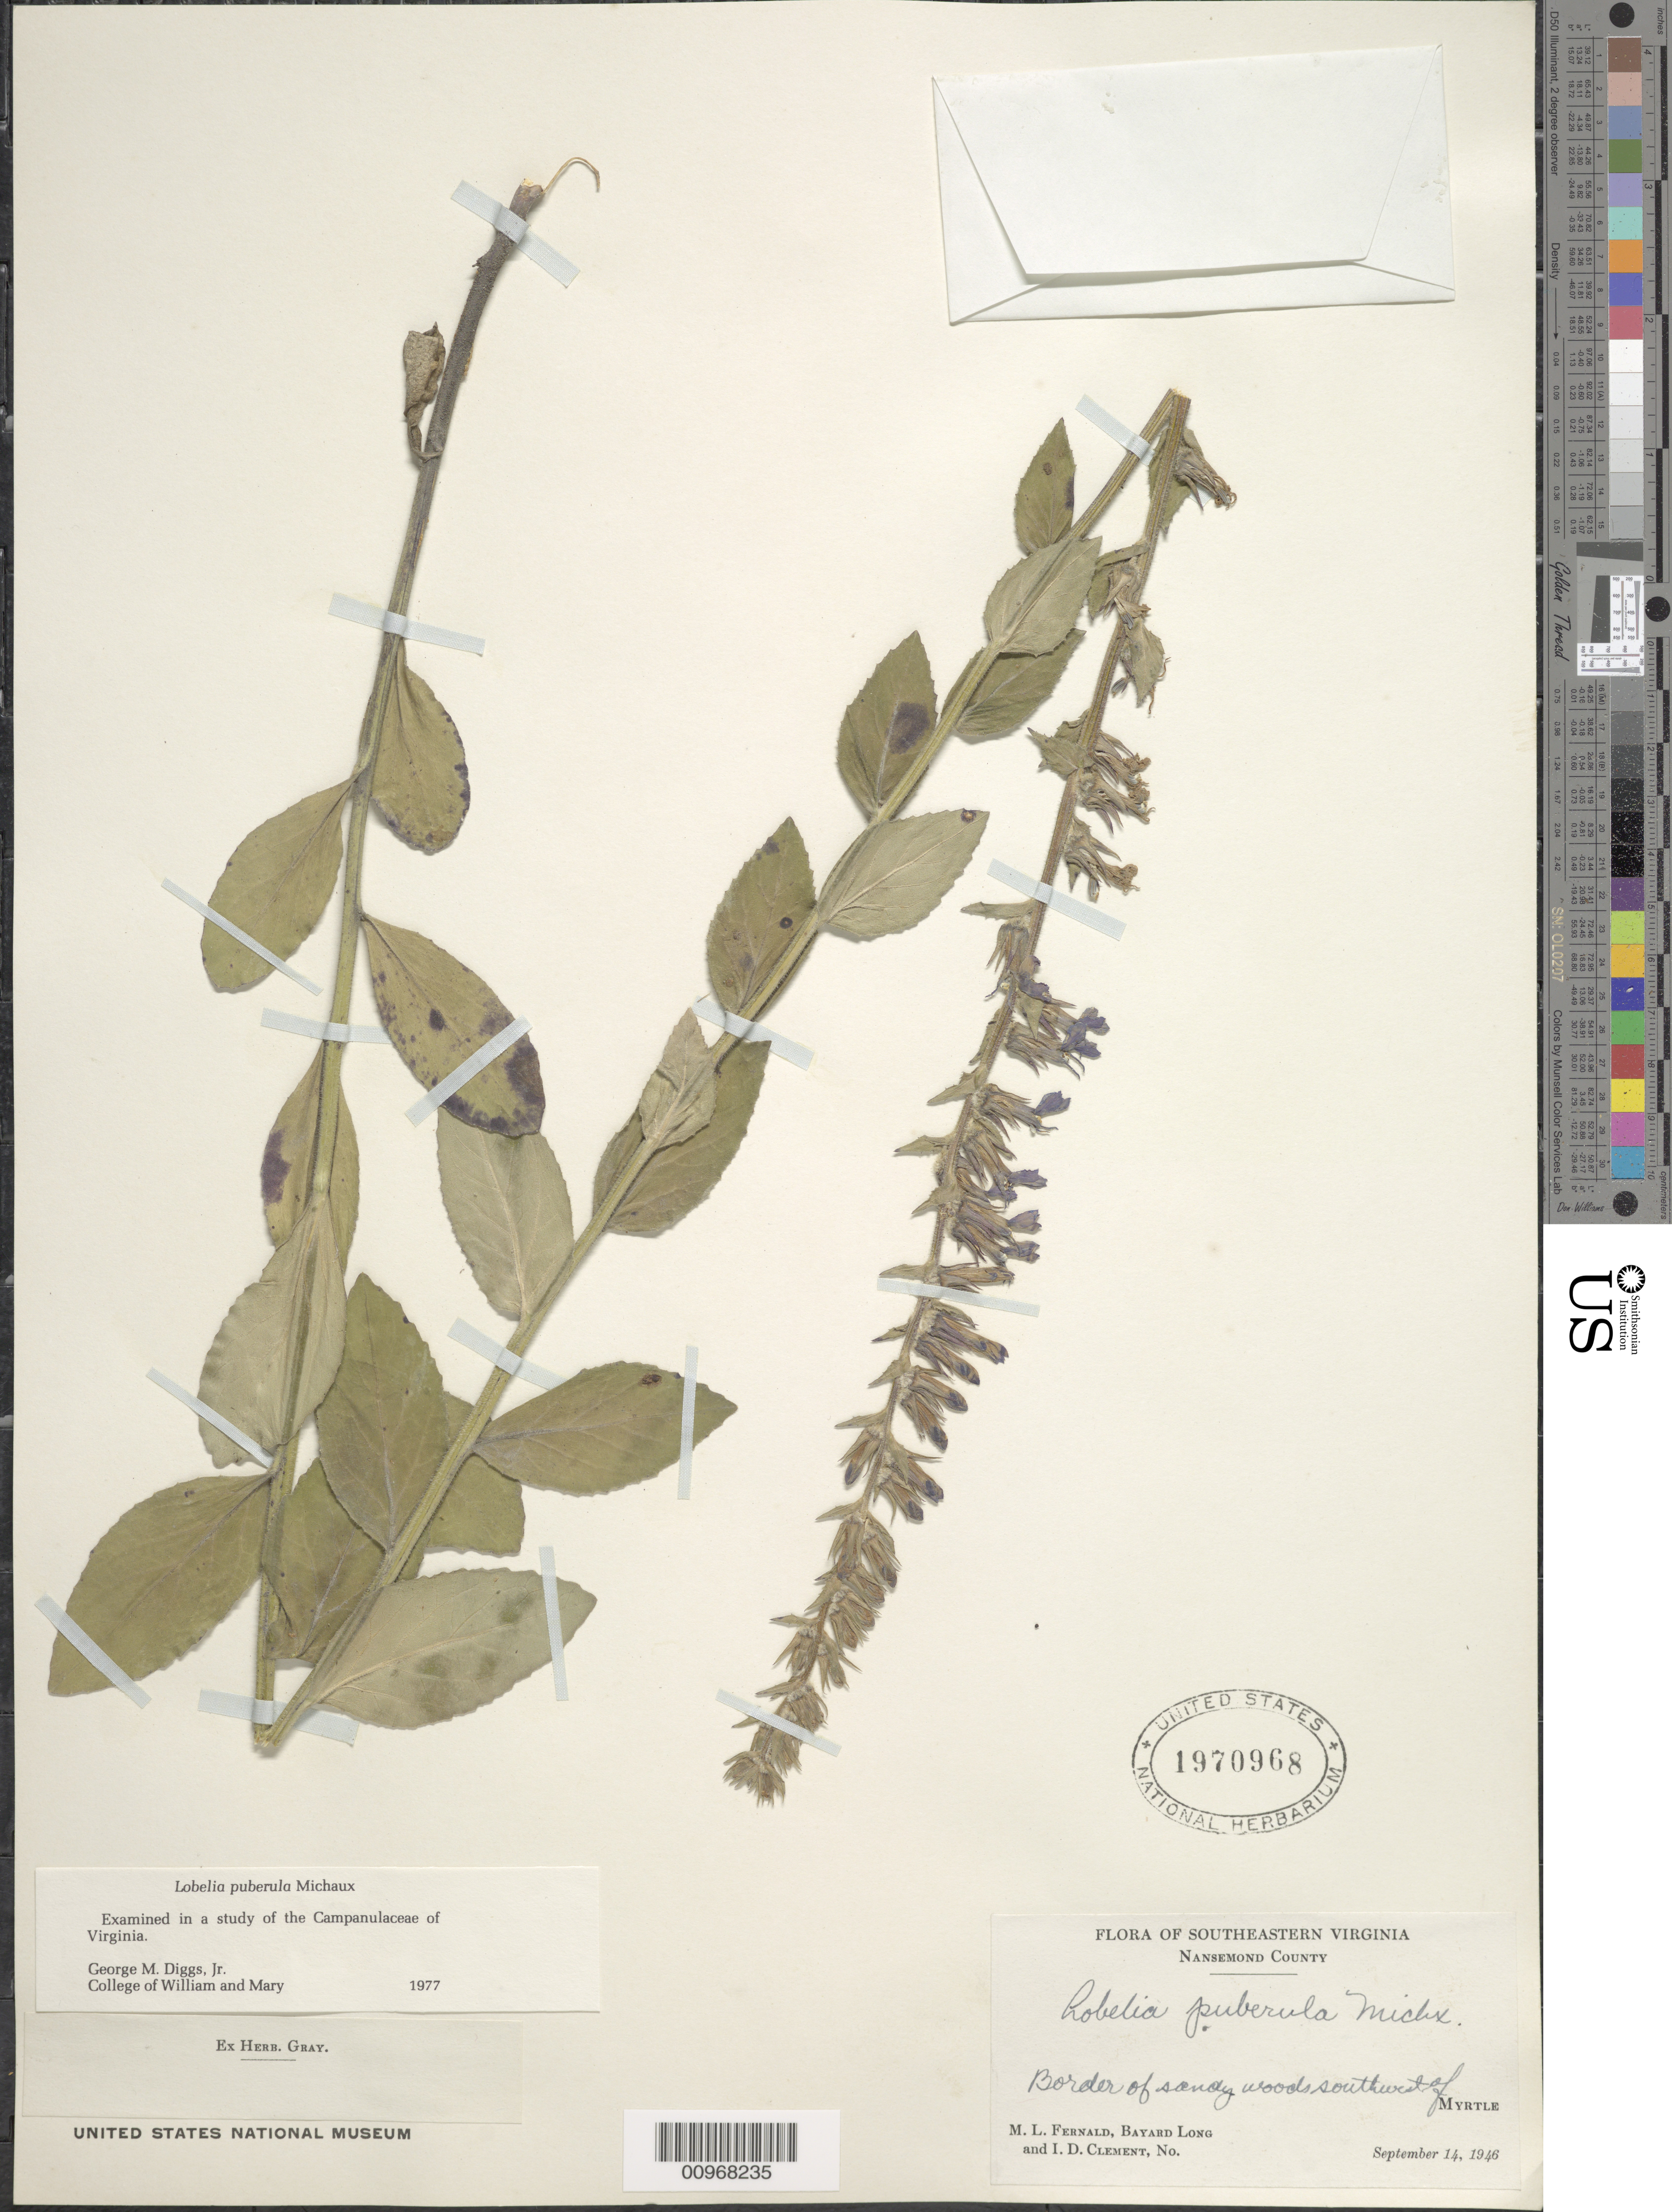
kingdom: Plantae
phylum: Tracheophyta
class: Magnoliopsida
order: Asterales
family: Campanulaceae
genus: Lobelia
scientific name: Lobelia puberula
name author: Michx.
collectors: M. L. Fernald, B. H. Long & I. Clement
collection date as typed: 14 Sep 1946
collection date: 1946-09-14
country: United States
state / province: Virginia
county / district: City of Suffolk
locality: Southwest of Myrtle. Nansemond Co. (= historic county name)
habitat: border of sandy woods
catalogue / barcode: US 1970968